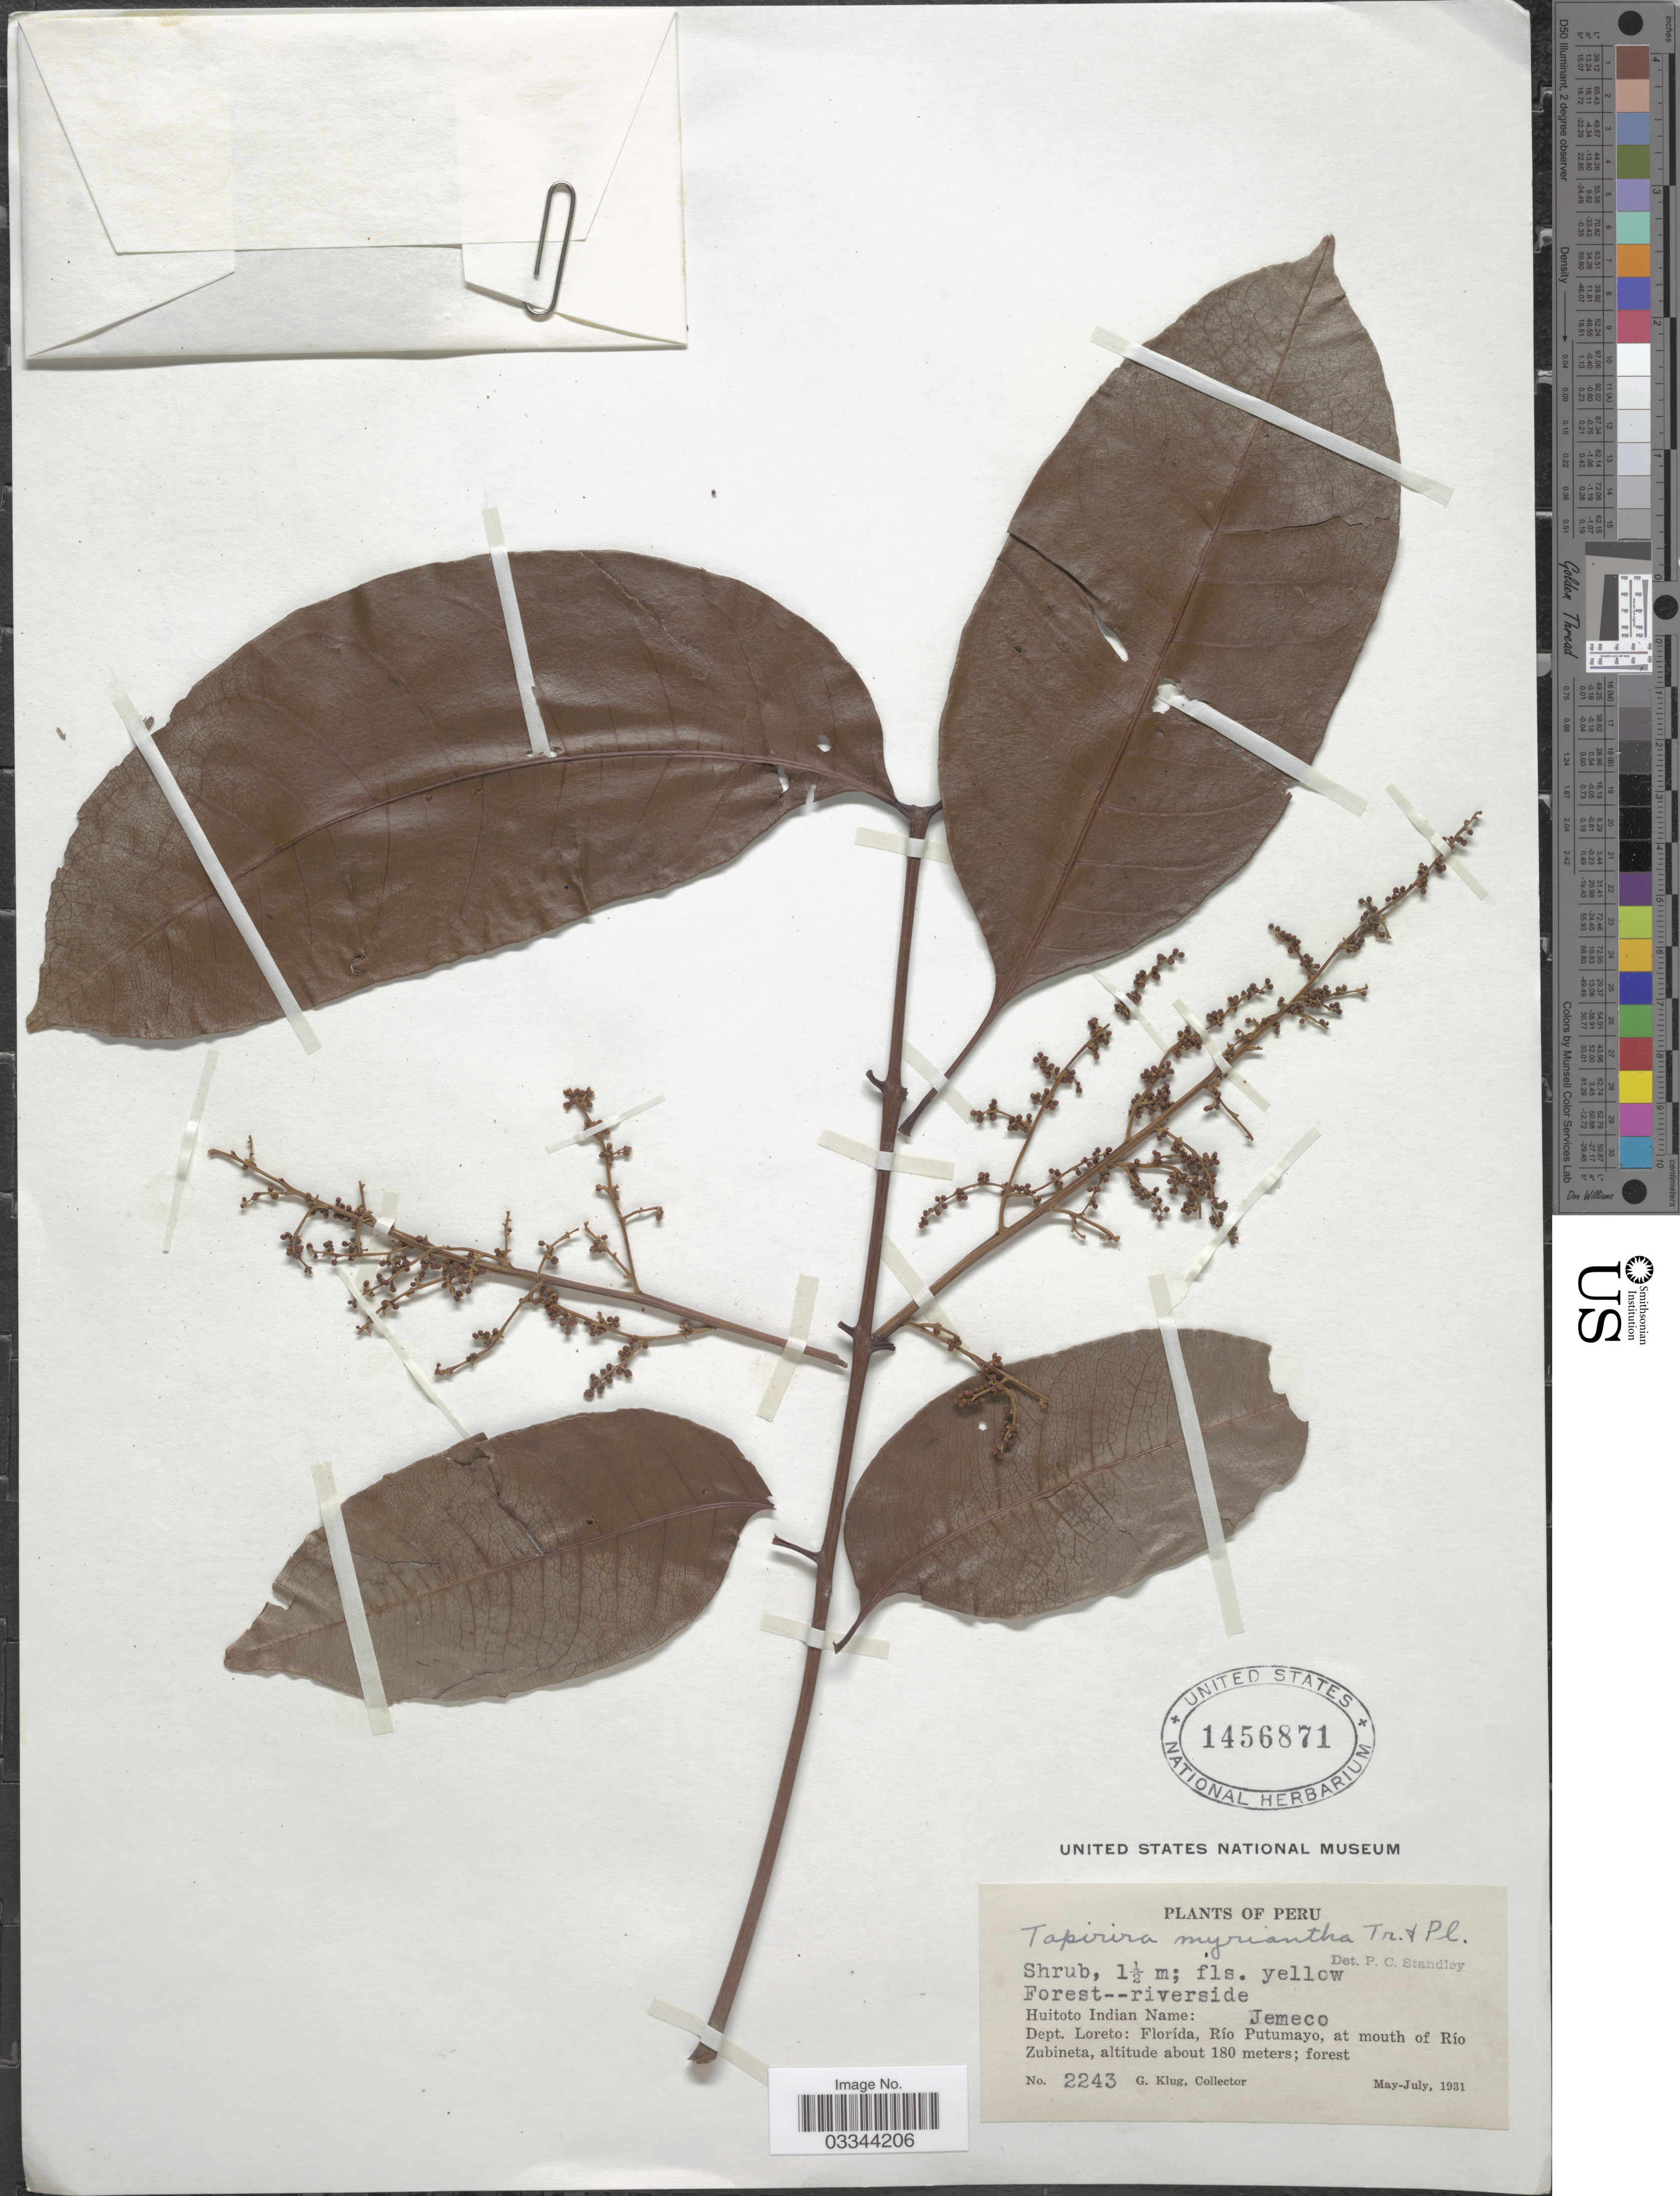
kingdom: Plantae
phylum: Tracheophyta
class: Magnoliopsida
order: Sapindales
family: Anacardiaceae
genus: Tapirira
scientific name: Tapirira myriantha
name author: Triana & Planch.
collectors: G. Klug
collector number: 2243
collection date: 1931-05/1931-07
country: Peru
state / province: Loreto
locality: Dept. Loreto: Florída, Río Putumayo, at mouth of Río Zubineta.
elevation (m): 180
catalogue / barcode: US 1456871